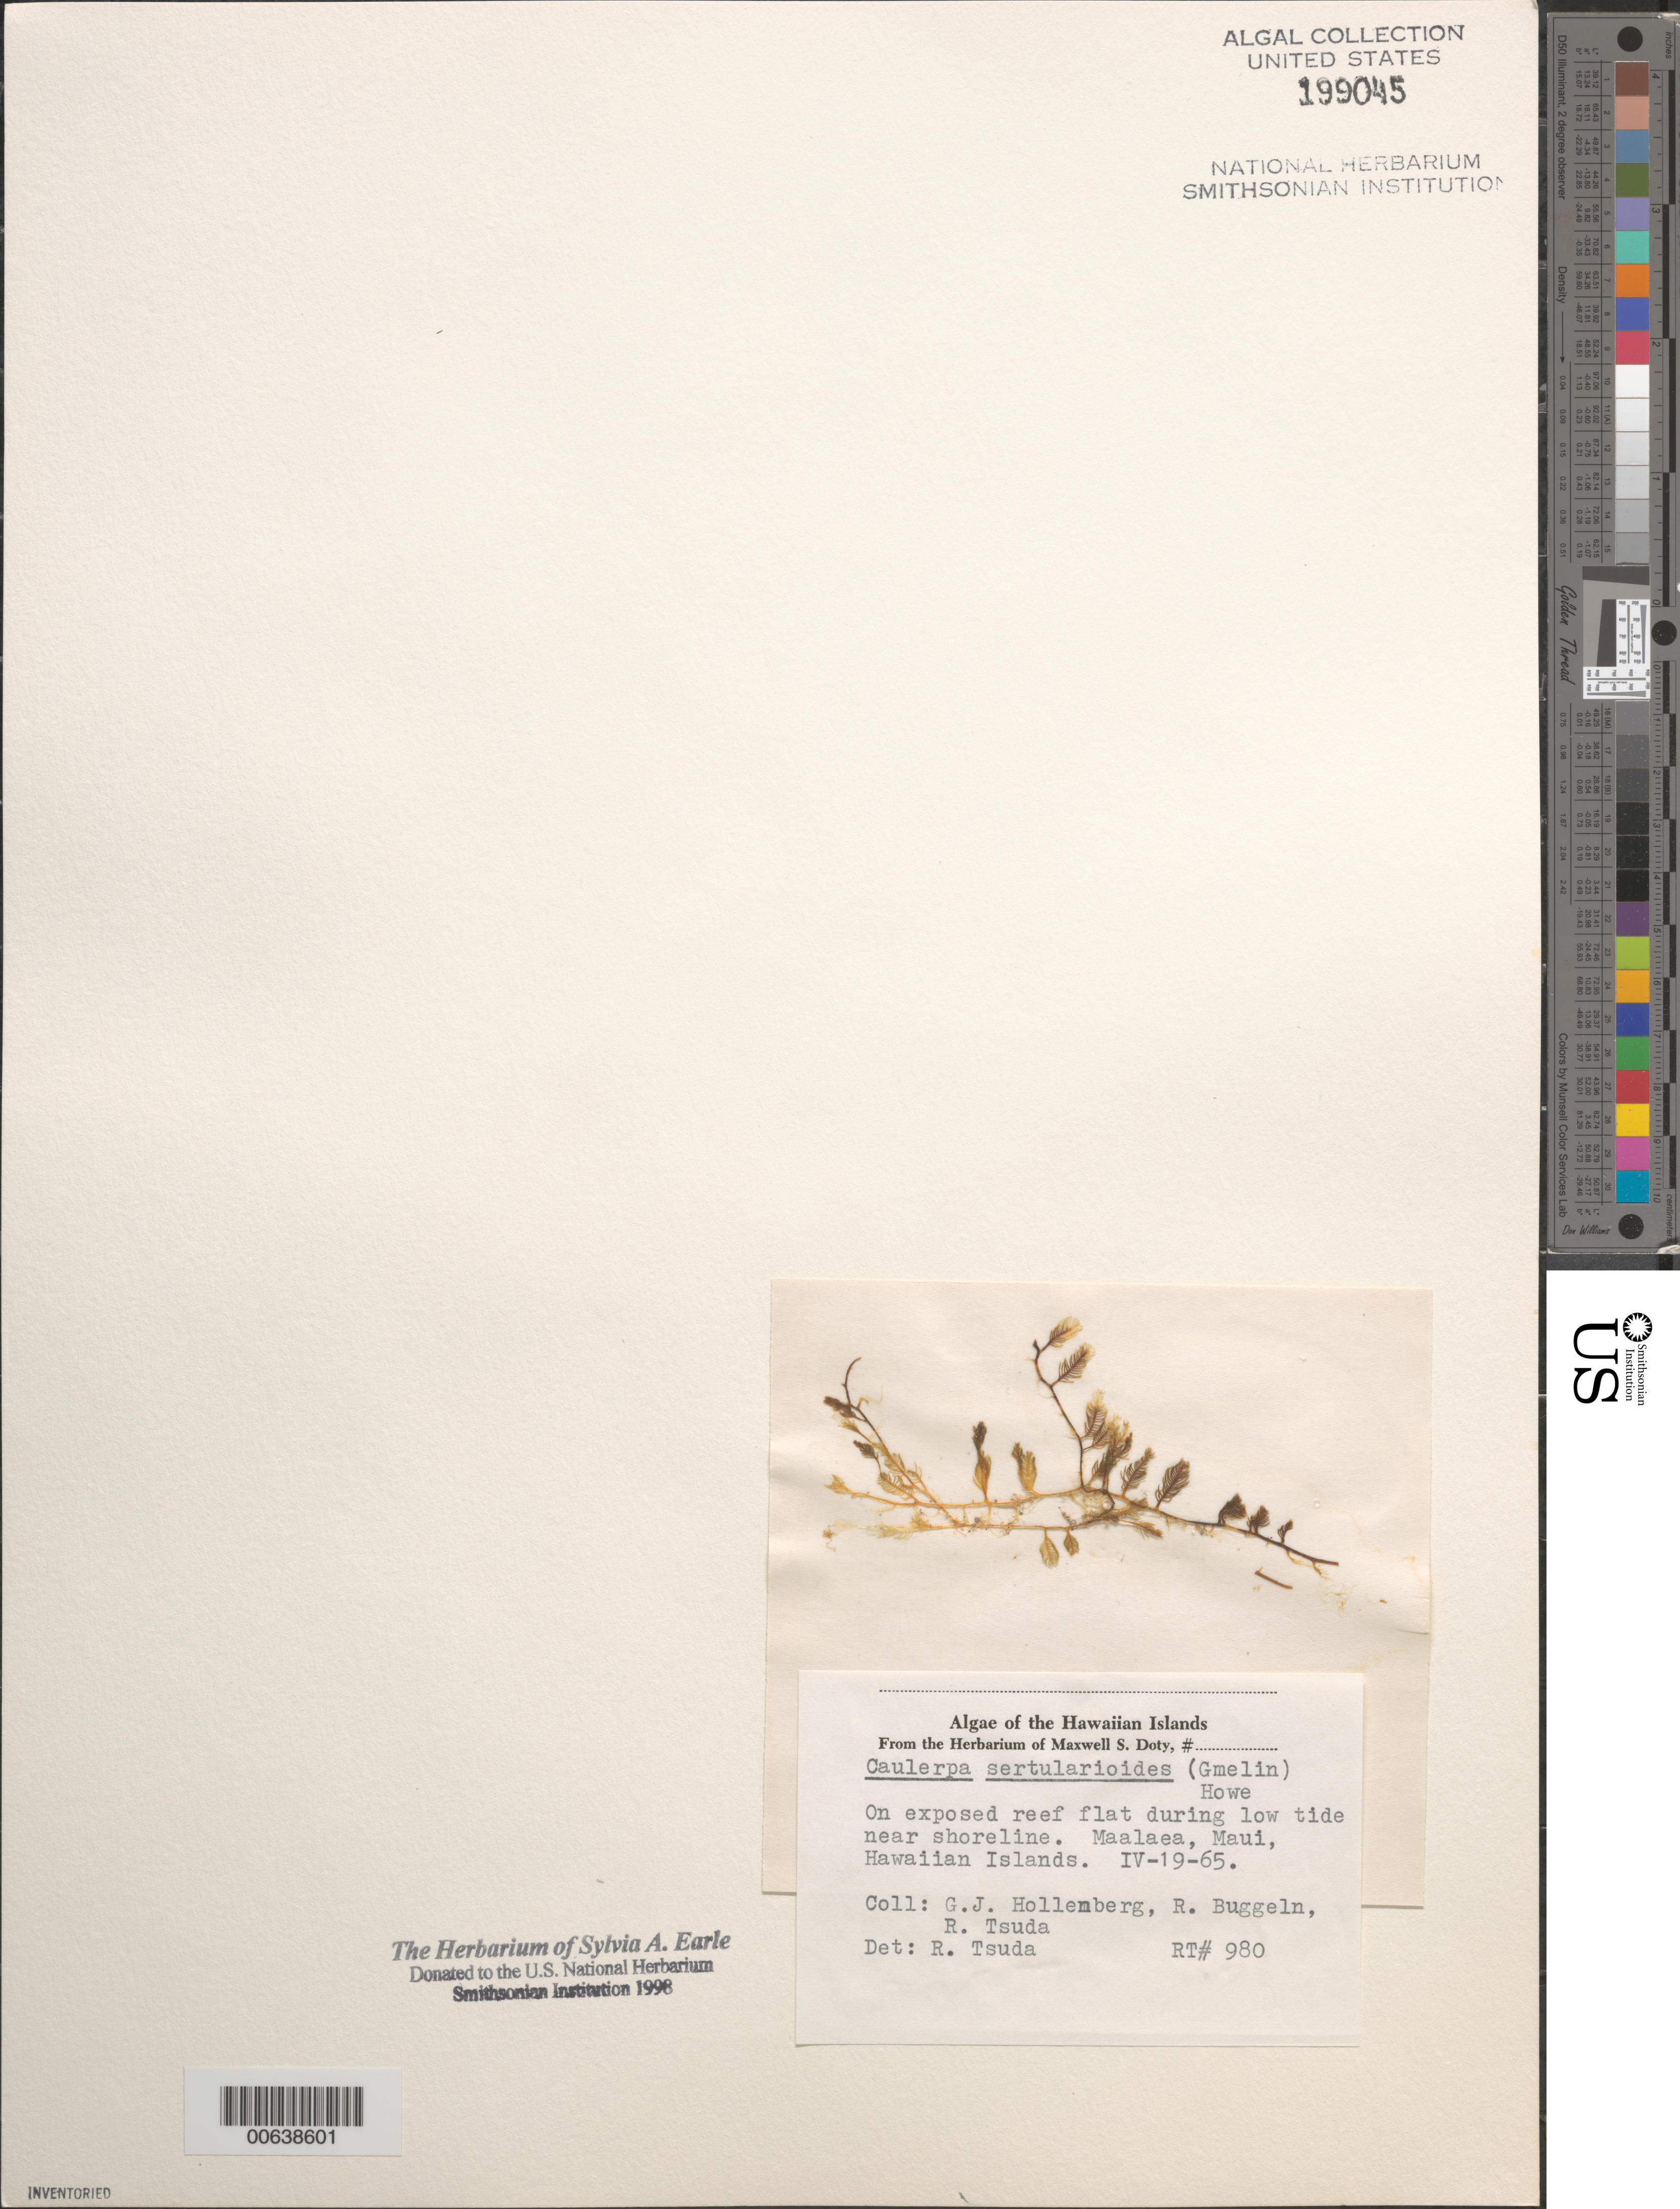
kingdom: Plantae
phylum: Chlorophyta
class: Ulvophyceae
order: Bryopsidales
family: Caulerpaceae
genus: Caulerpa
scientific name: Caulerpa sertularioides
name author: (S.G. Gmel.) M. Howe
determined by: Tsuda, R. T.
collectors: R. Tsuda, G. Hollenberg & R. Buggeln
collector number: RT 980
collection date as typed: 19 Apr 1965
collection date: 1965-04-19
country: United States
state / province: Hawaii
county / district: Maui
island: Maui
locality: Maalaea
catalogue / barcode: US 199045